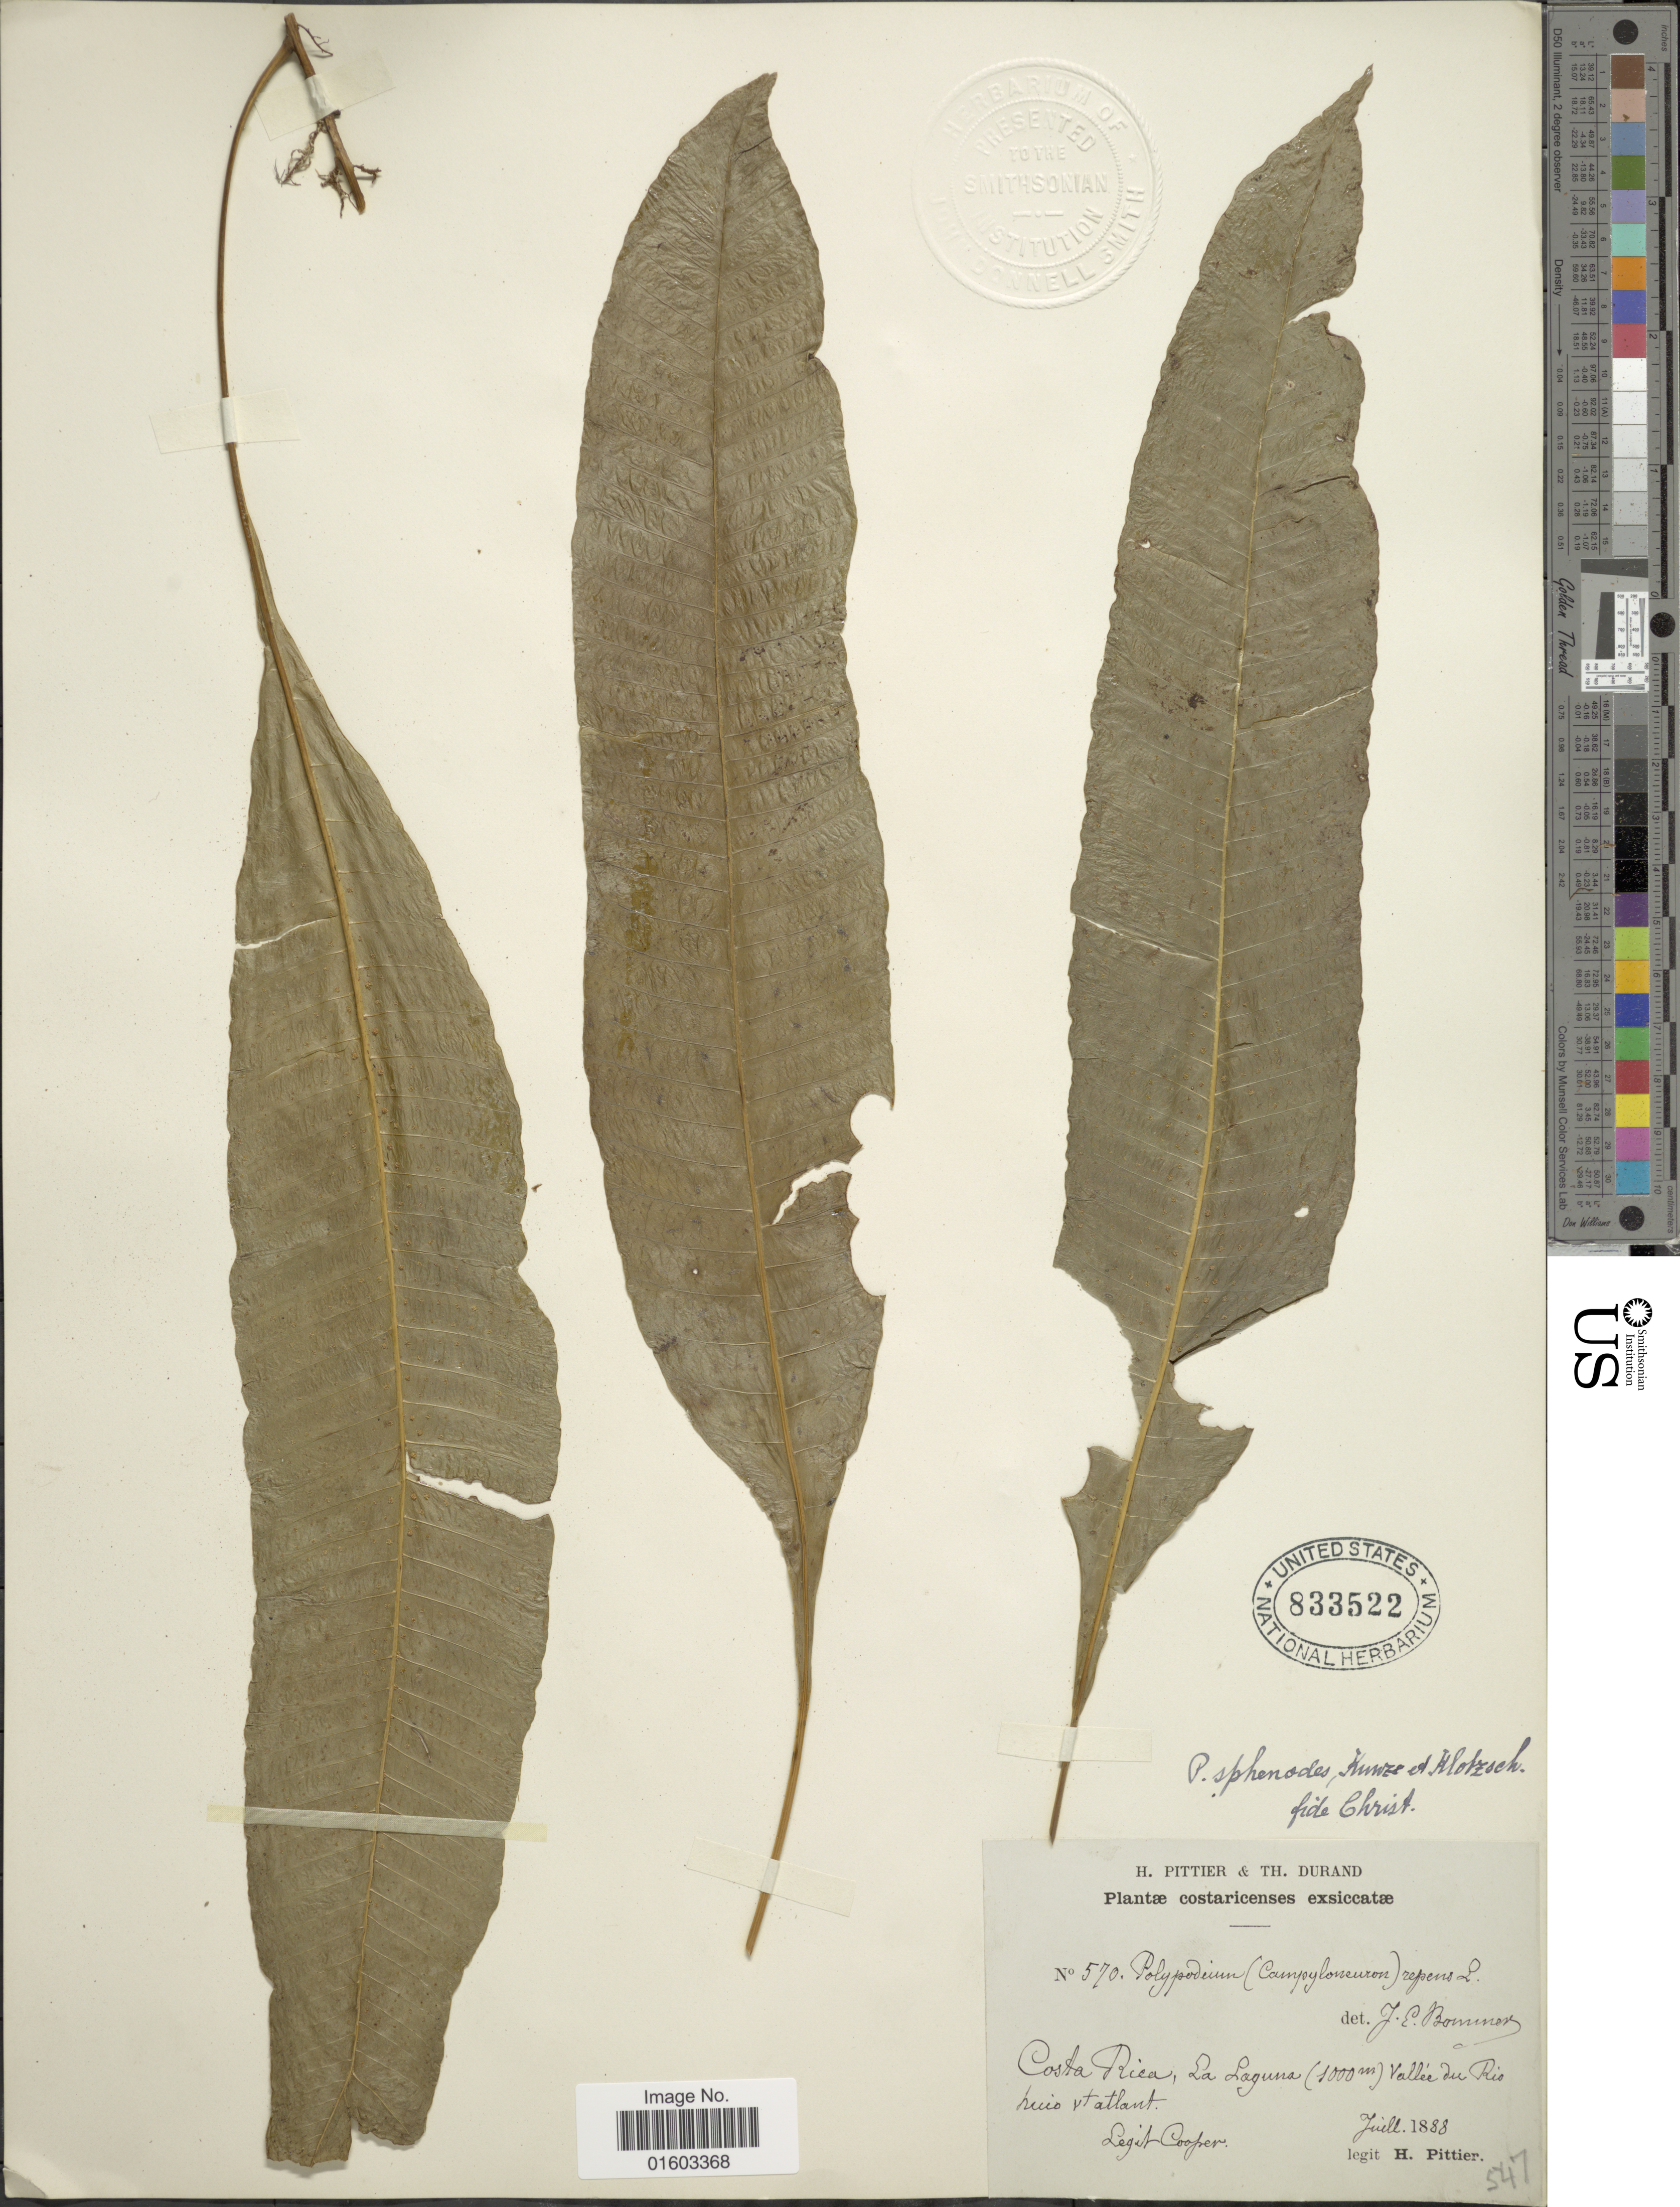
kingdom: Plantae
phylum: Tracheophyta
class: Polypodiopsida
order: Polypodiales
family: Polypodiaceae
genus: Campyloneurum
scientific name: Campyloneurum wercklei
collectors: H. F. Pittier, T. Durand & -- Cooper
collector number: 570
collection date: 1888-07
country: Costa Rica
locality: La Laguna, Valle du Rio huis ettallant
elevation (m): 1000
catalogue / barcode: US 833522